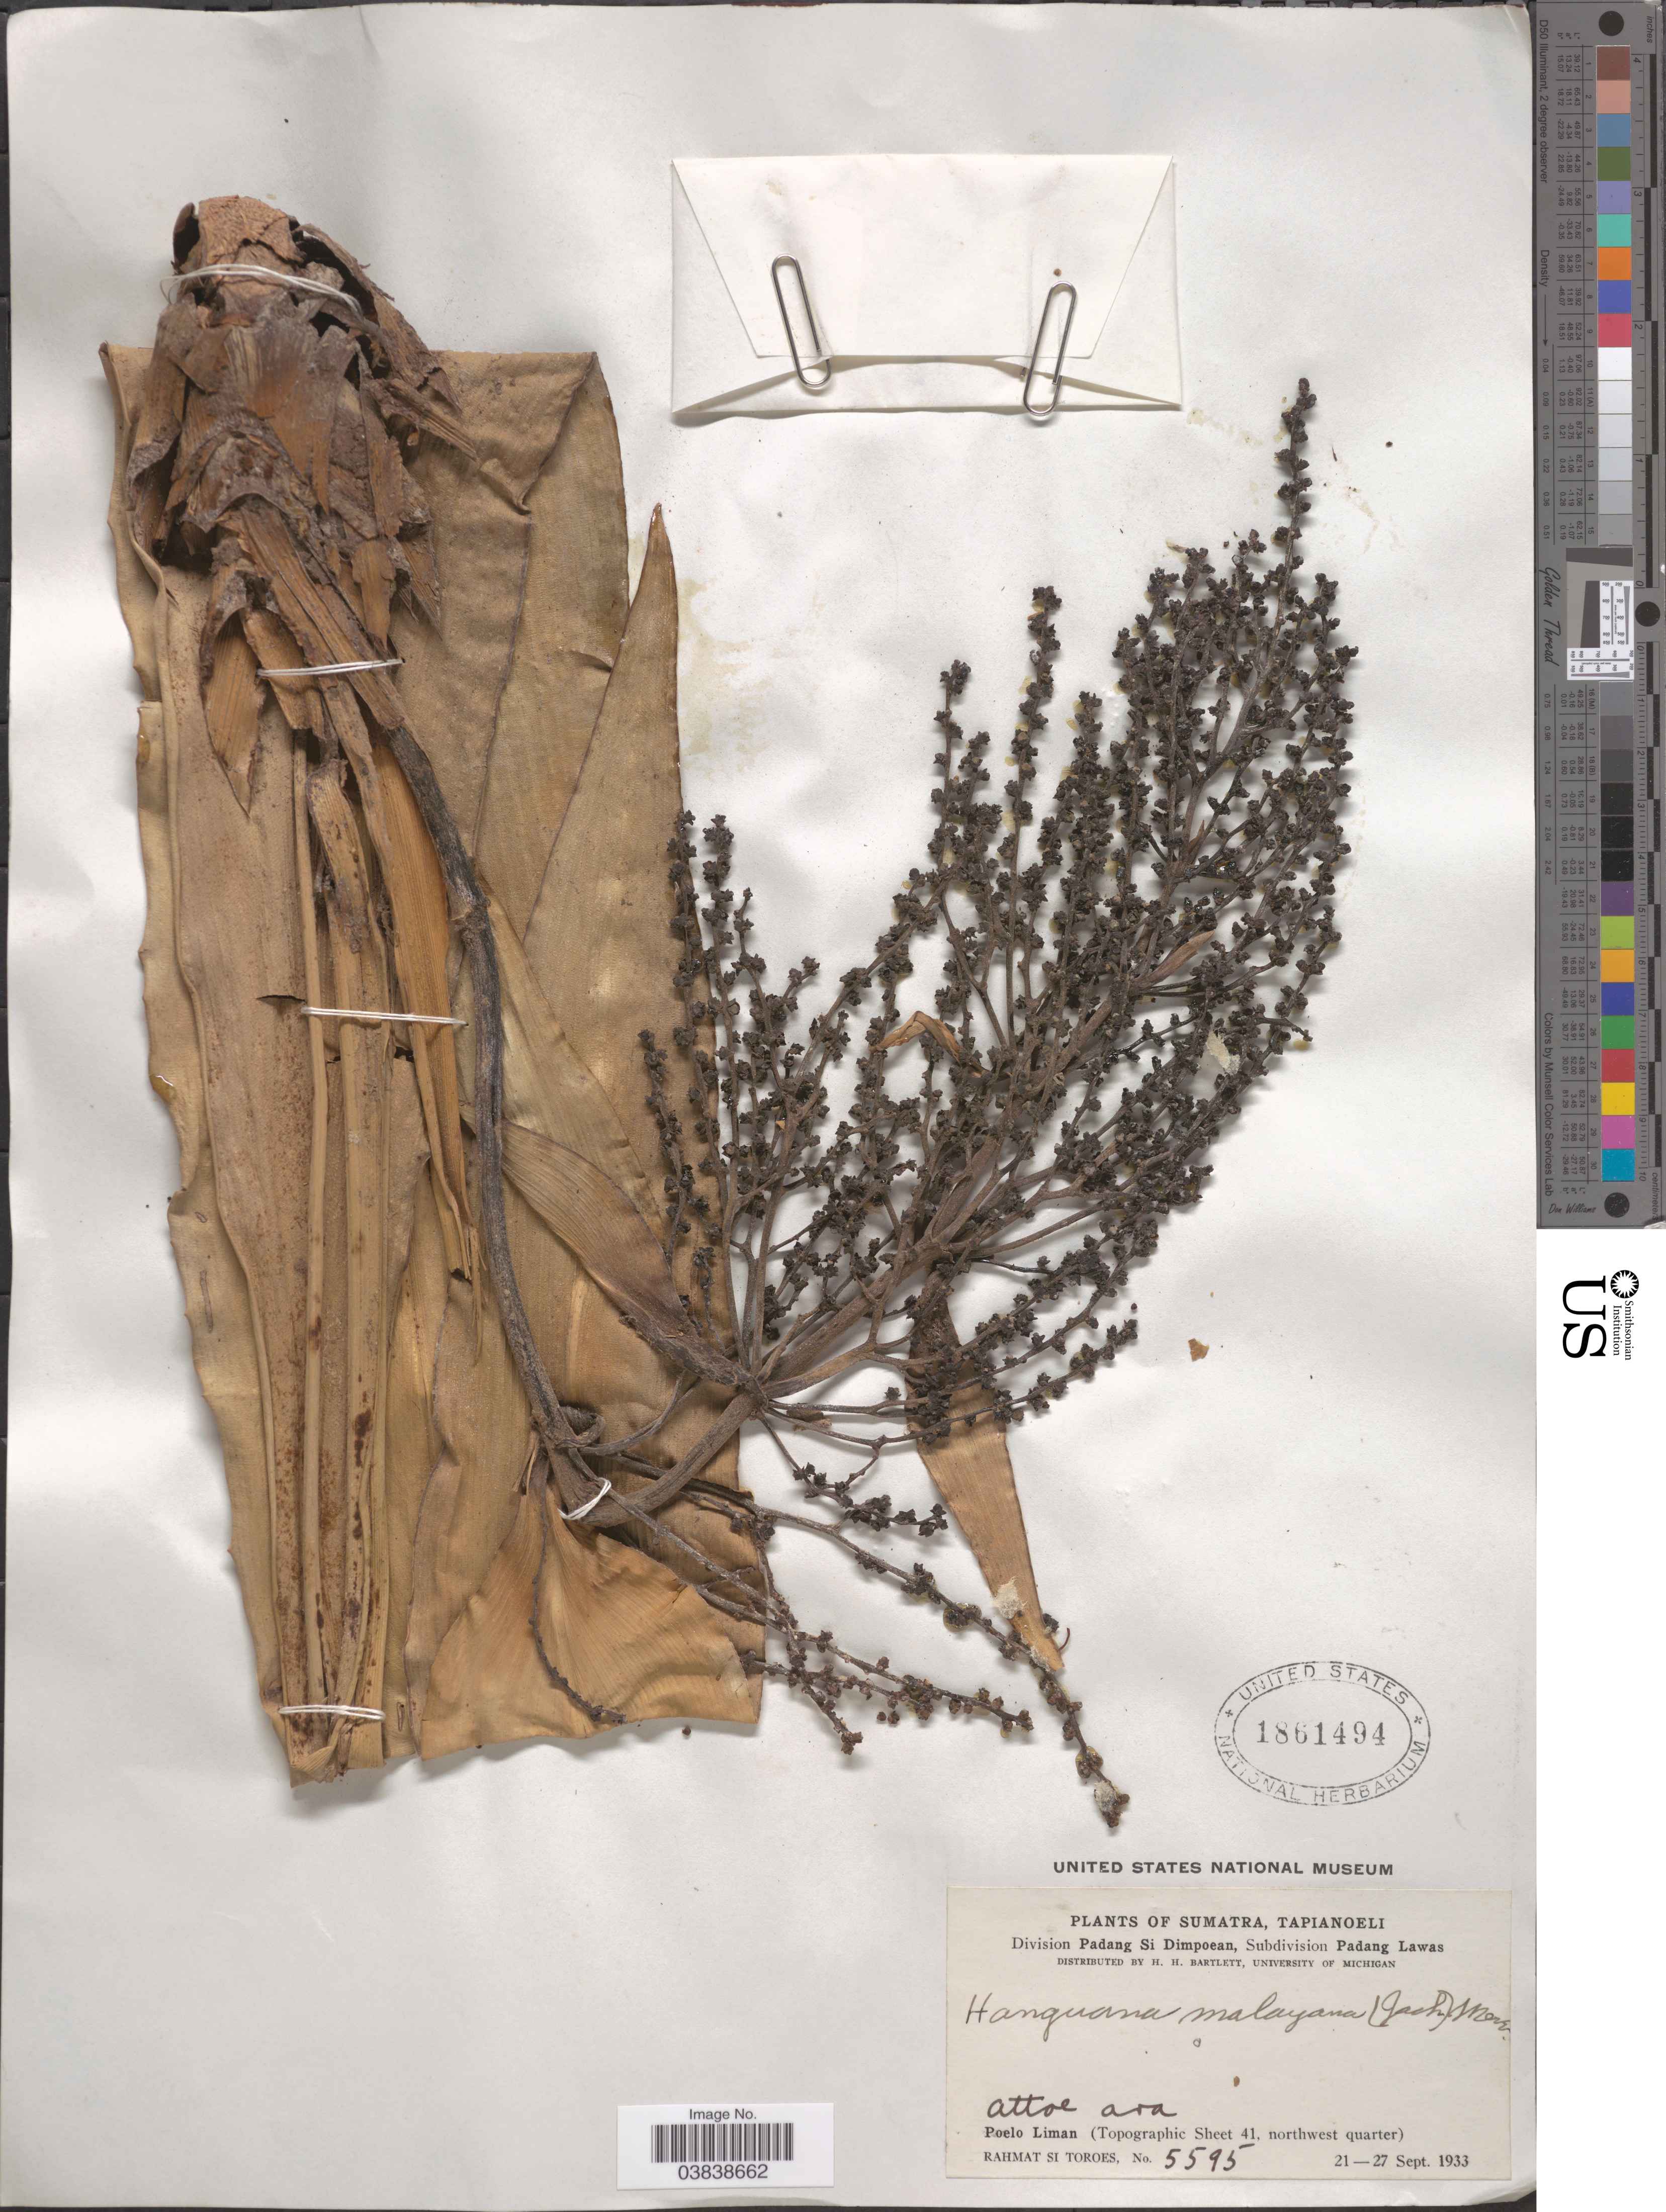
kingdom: Plantae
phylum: Tracheophyta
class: Liliopsida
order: Commelinales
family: Hanguanaceae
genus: Hanguana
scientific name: Hanguana malayana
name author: (Jack) Merr.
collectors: Rahmat Si Boeea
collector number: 5595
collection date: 1933-09-21/1933-09-27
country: Indonesia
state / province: Sumatra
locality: Tapianoeli. Division Padang Si Dimpoean, Subdivision Padang Lawas. Poelo Liman (Topographic Sheet 41, northwest quarter).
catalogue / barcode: US 1861494